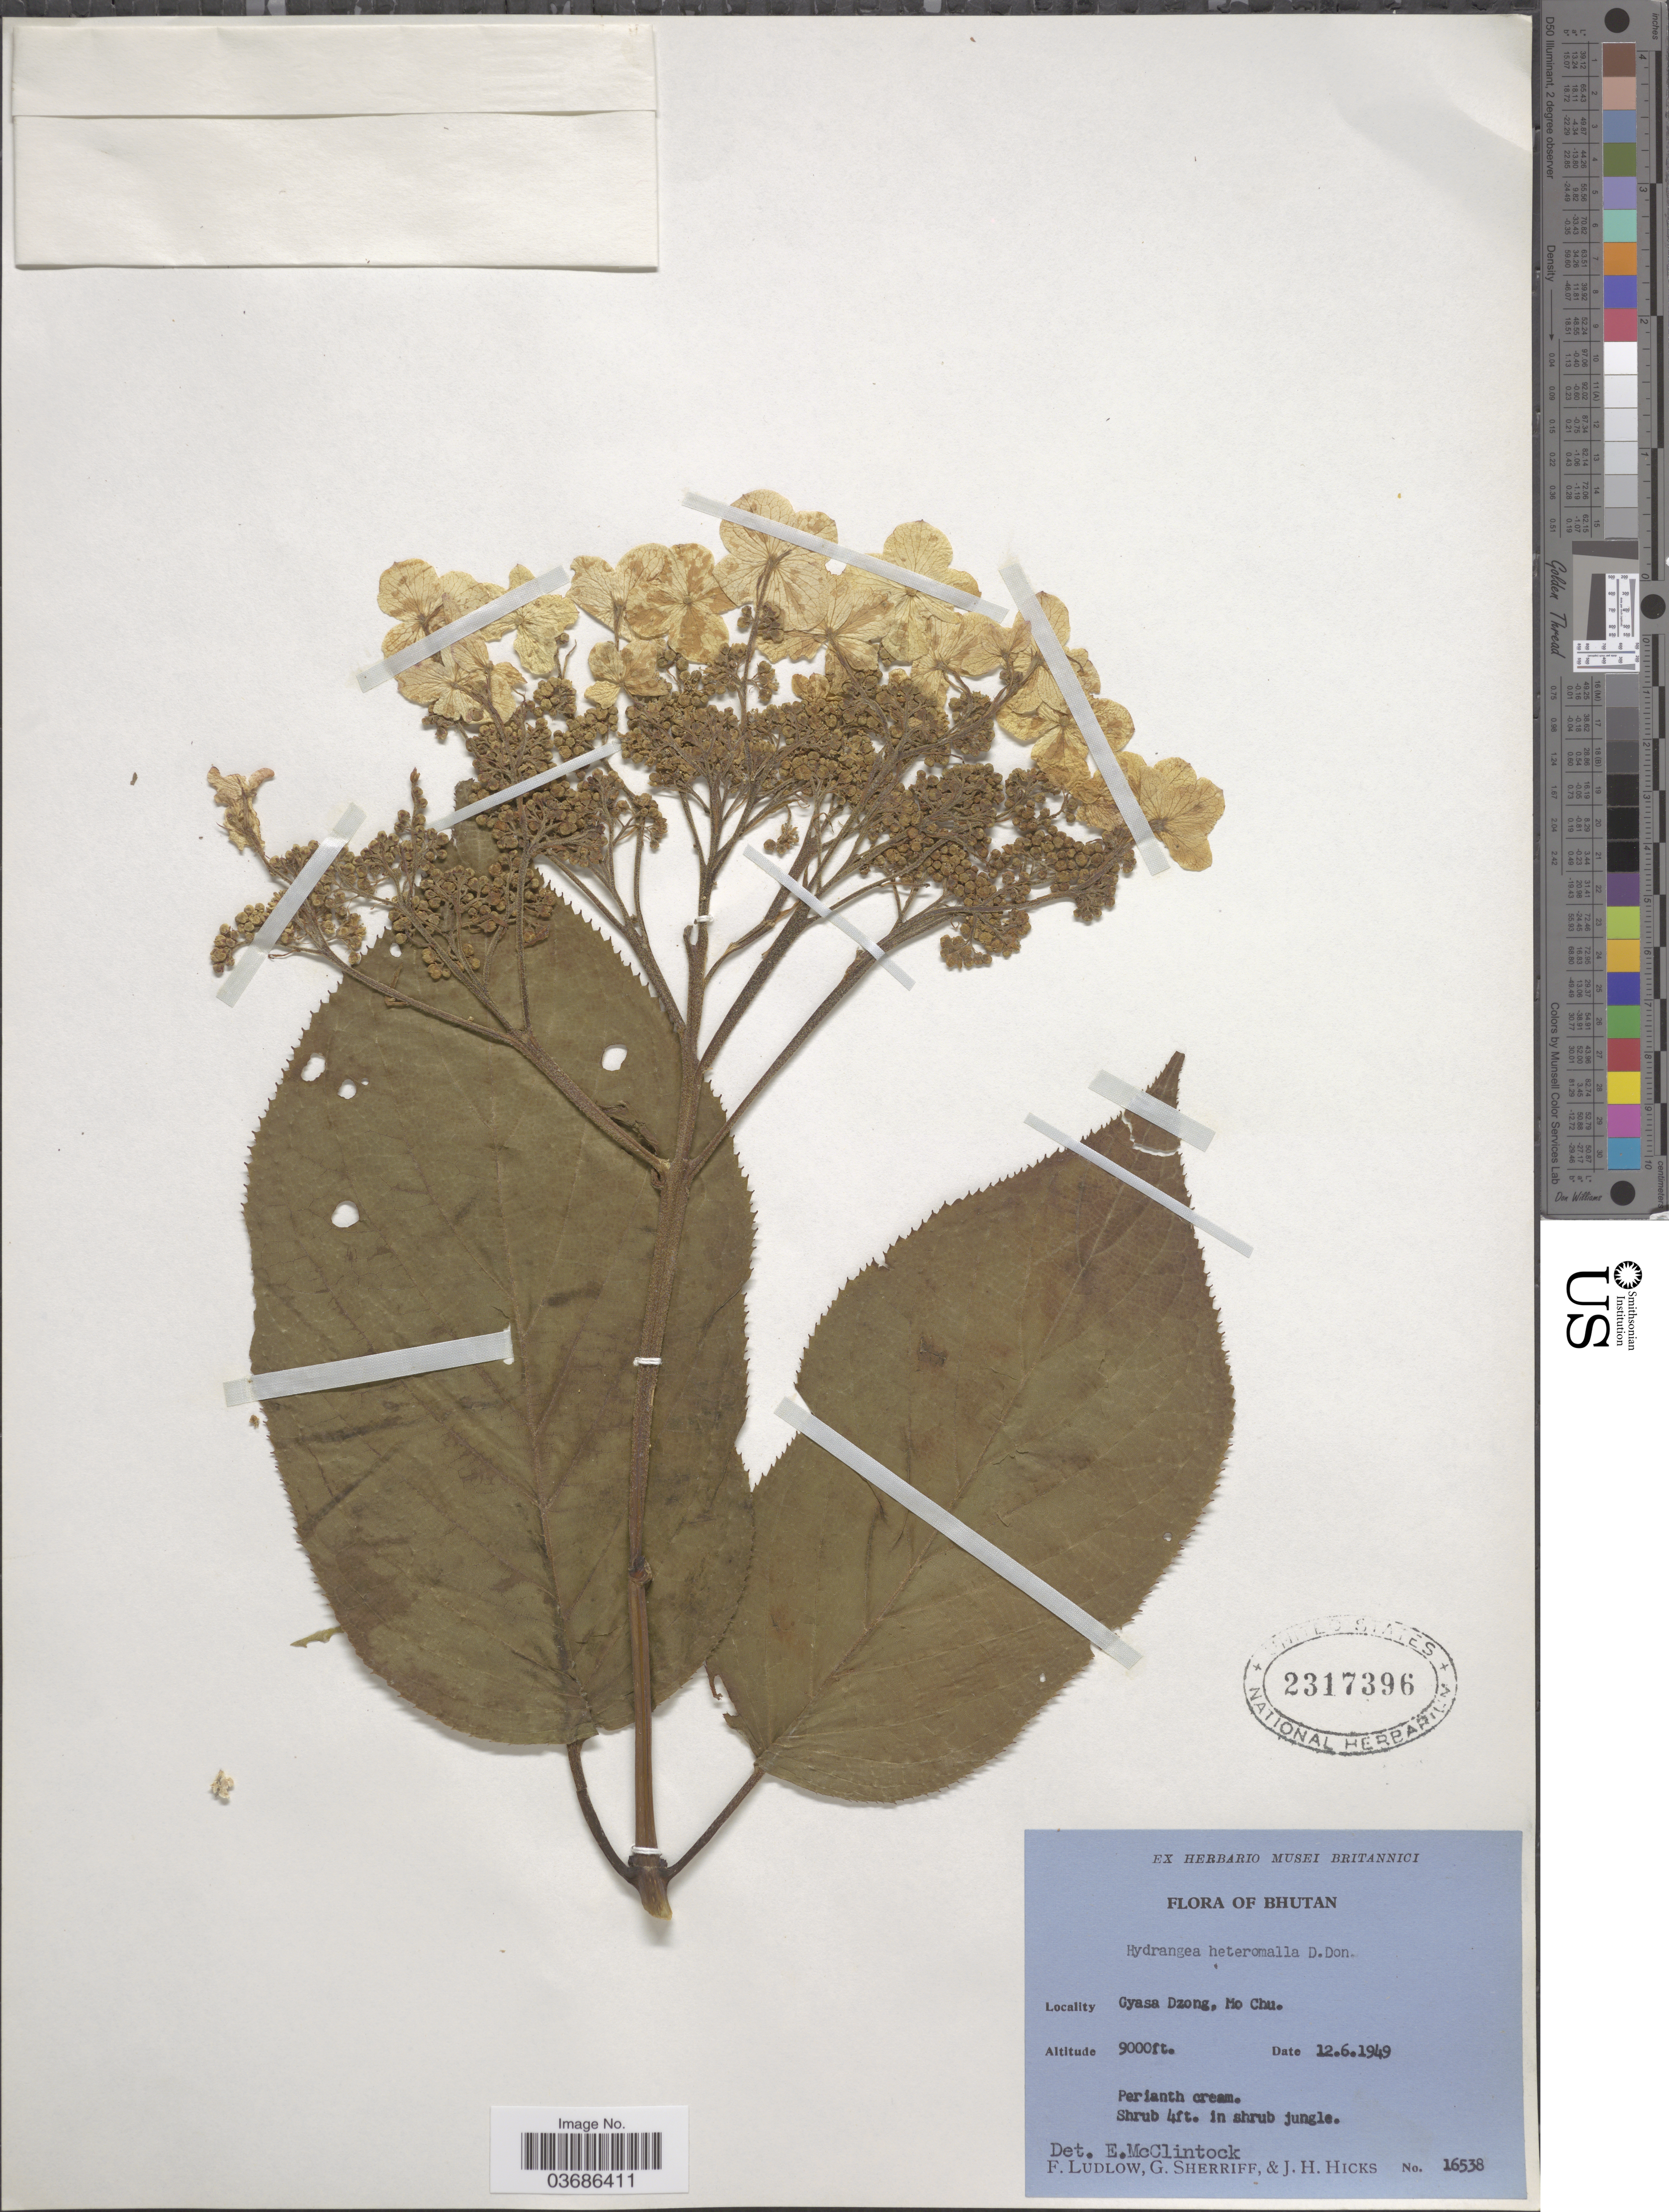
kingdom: Plantae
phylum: Tracheophyta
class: Magnoliopsida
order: Cornales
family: Hydrangeaceae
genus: Hydrangea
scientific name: Hydrangea heteromalla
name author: D. Don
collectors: F. Ludlow, G. Sherriff & J. H. Hicks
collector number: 16538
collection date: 1949-06-12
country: Bhutan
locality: Gyasa Dzong, Mo Chu.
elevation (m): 2743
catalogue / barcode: US 2317396